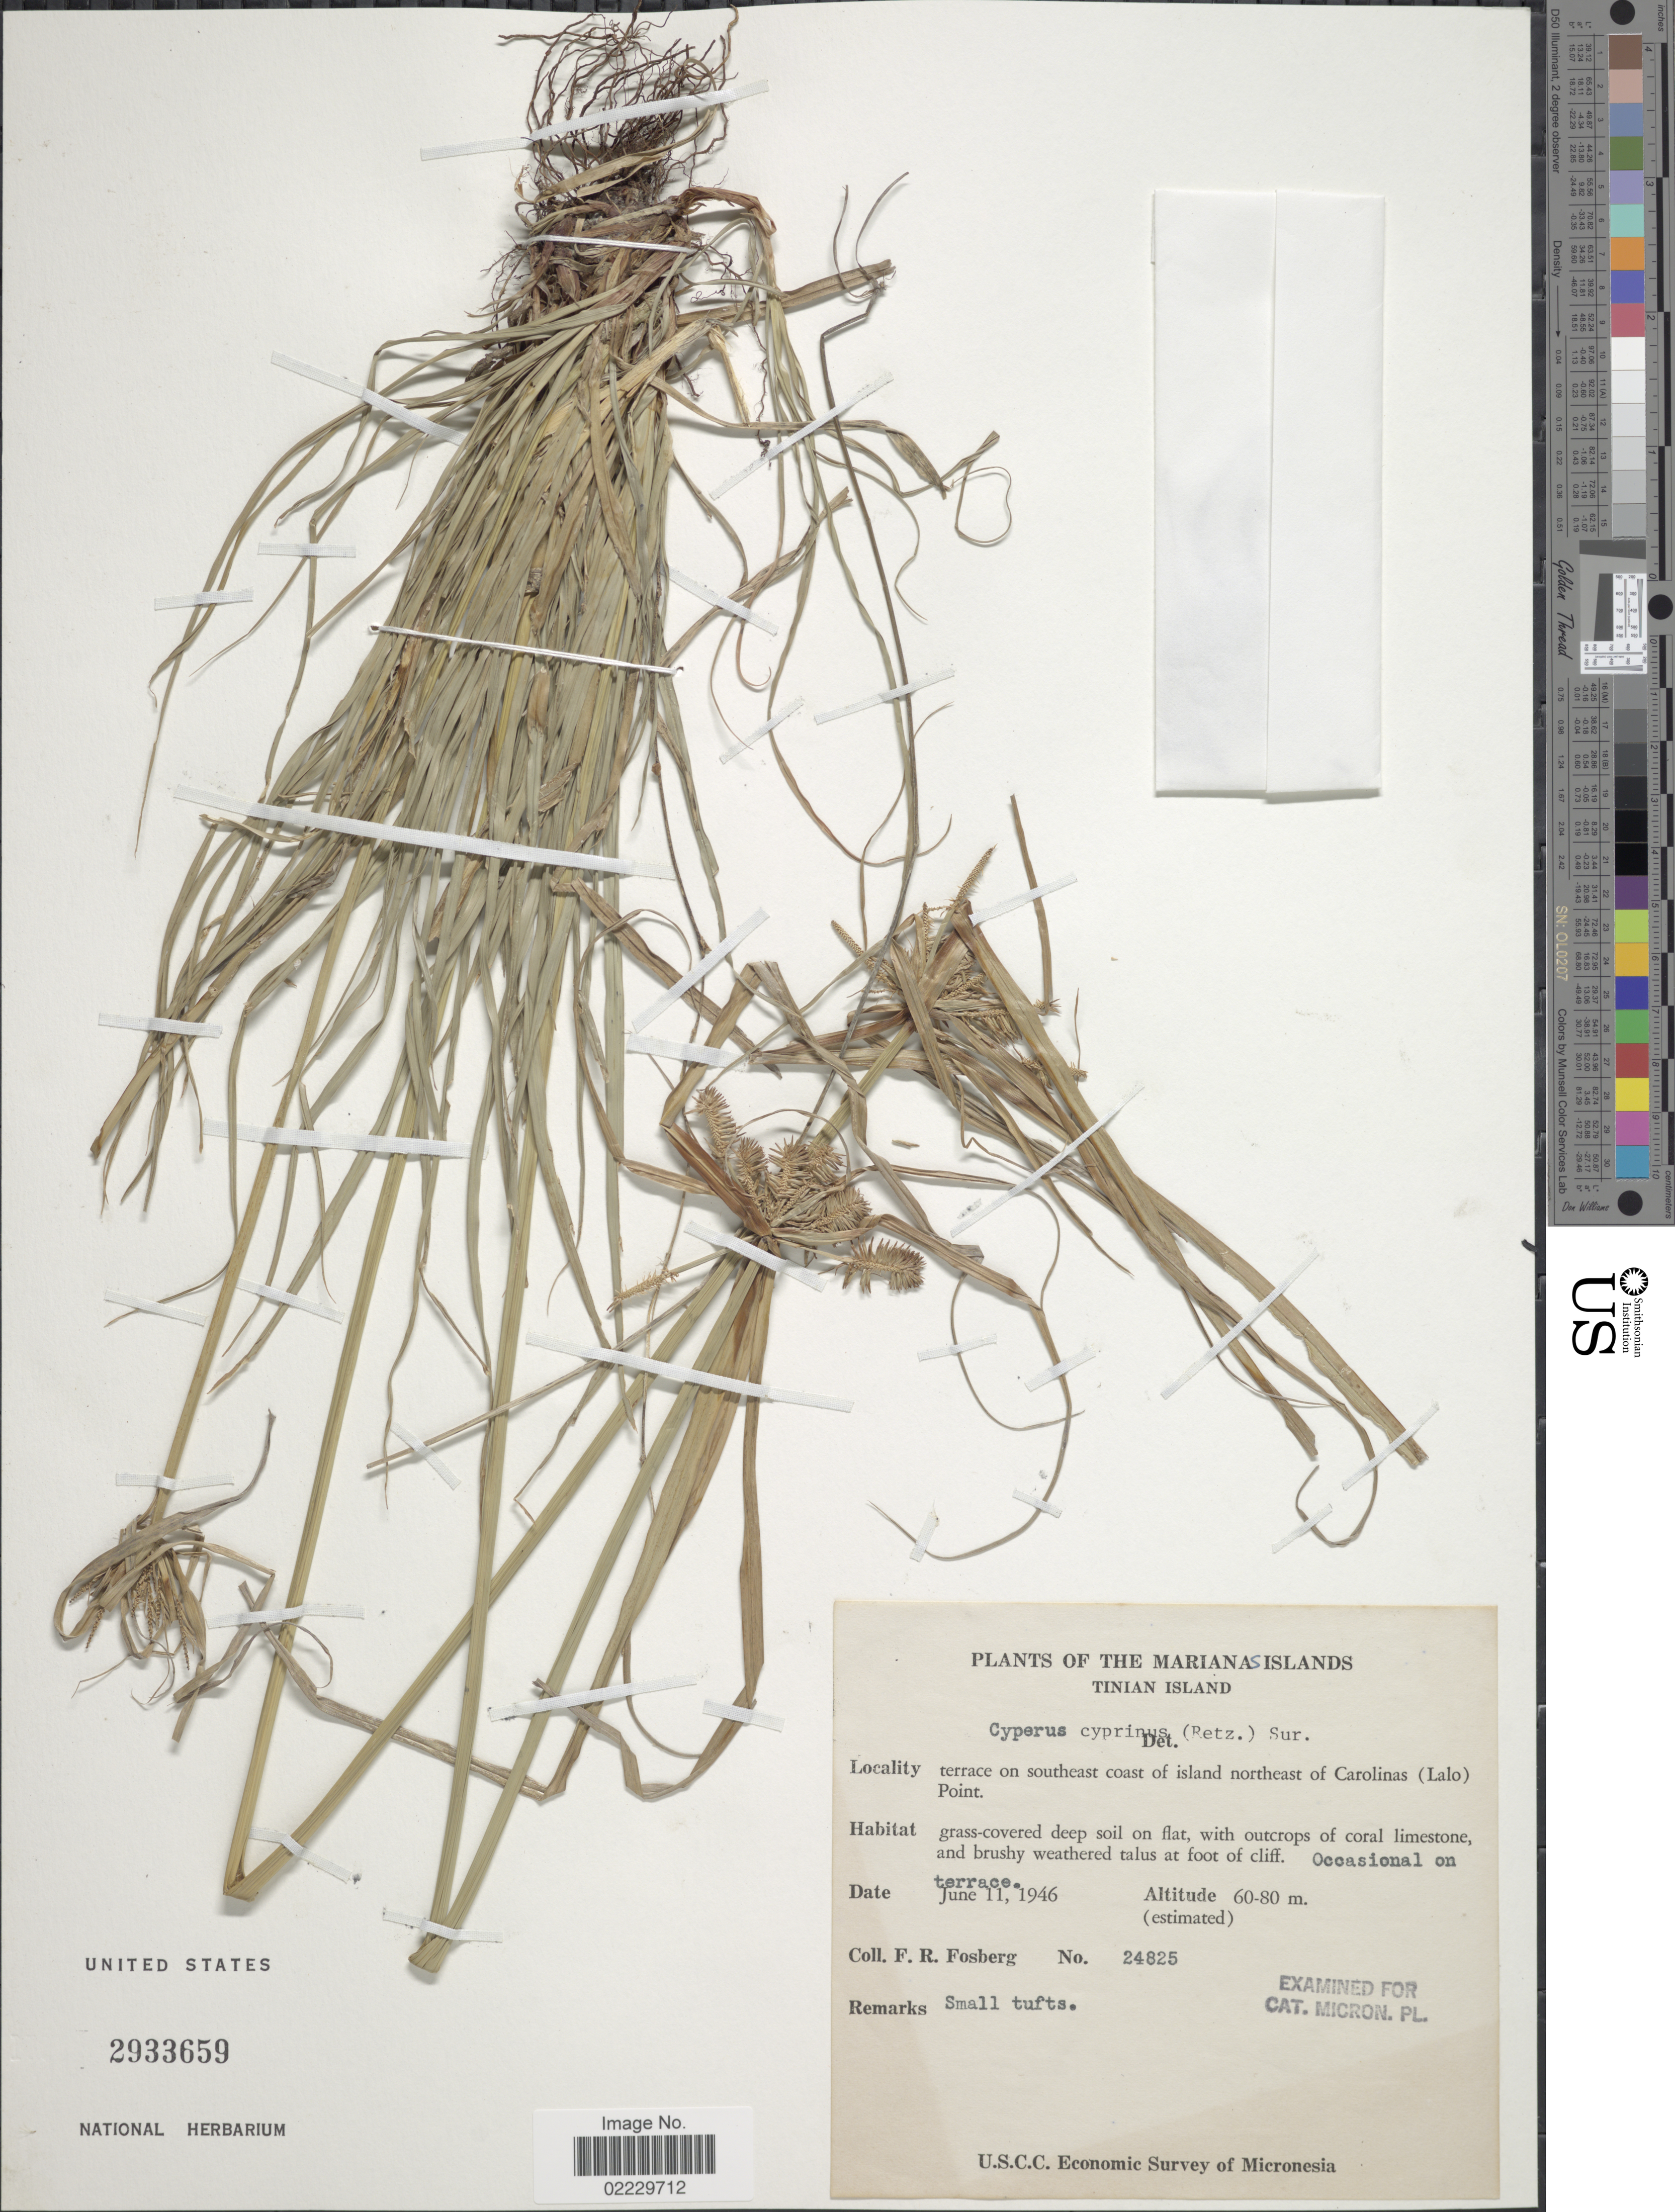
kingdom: Plantae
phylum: Tracheophyta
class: Liliopsida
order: Poales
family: Cyperaceae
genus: Cyperus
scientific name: Cyperus cyperinus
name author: (Retz.) Valck. Sur.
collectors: F. R. Fosberg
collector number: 24825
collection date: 1946-06-11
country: Northern Mariana Islands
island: Tinian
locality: Tinian Island, terrace on southeast coast of island northeast of Carolinas ( Lalo) Point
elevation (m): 60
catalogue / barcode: US 2933659